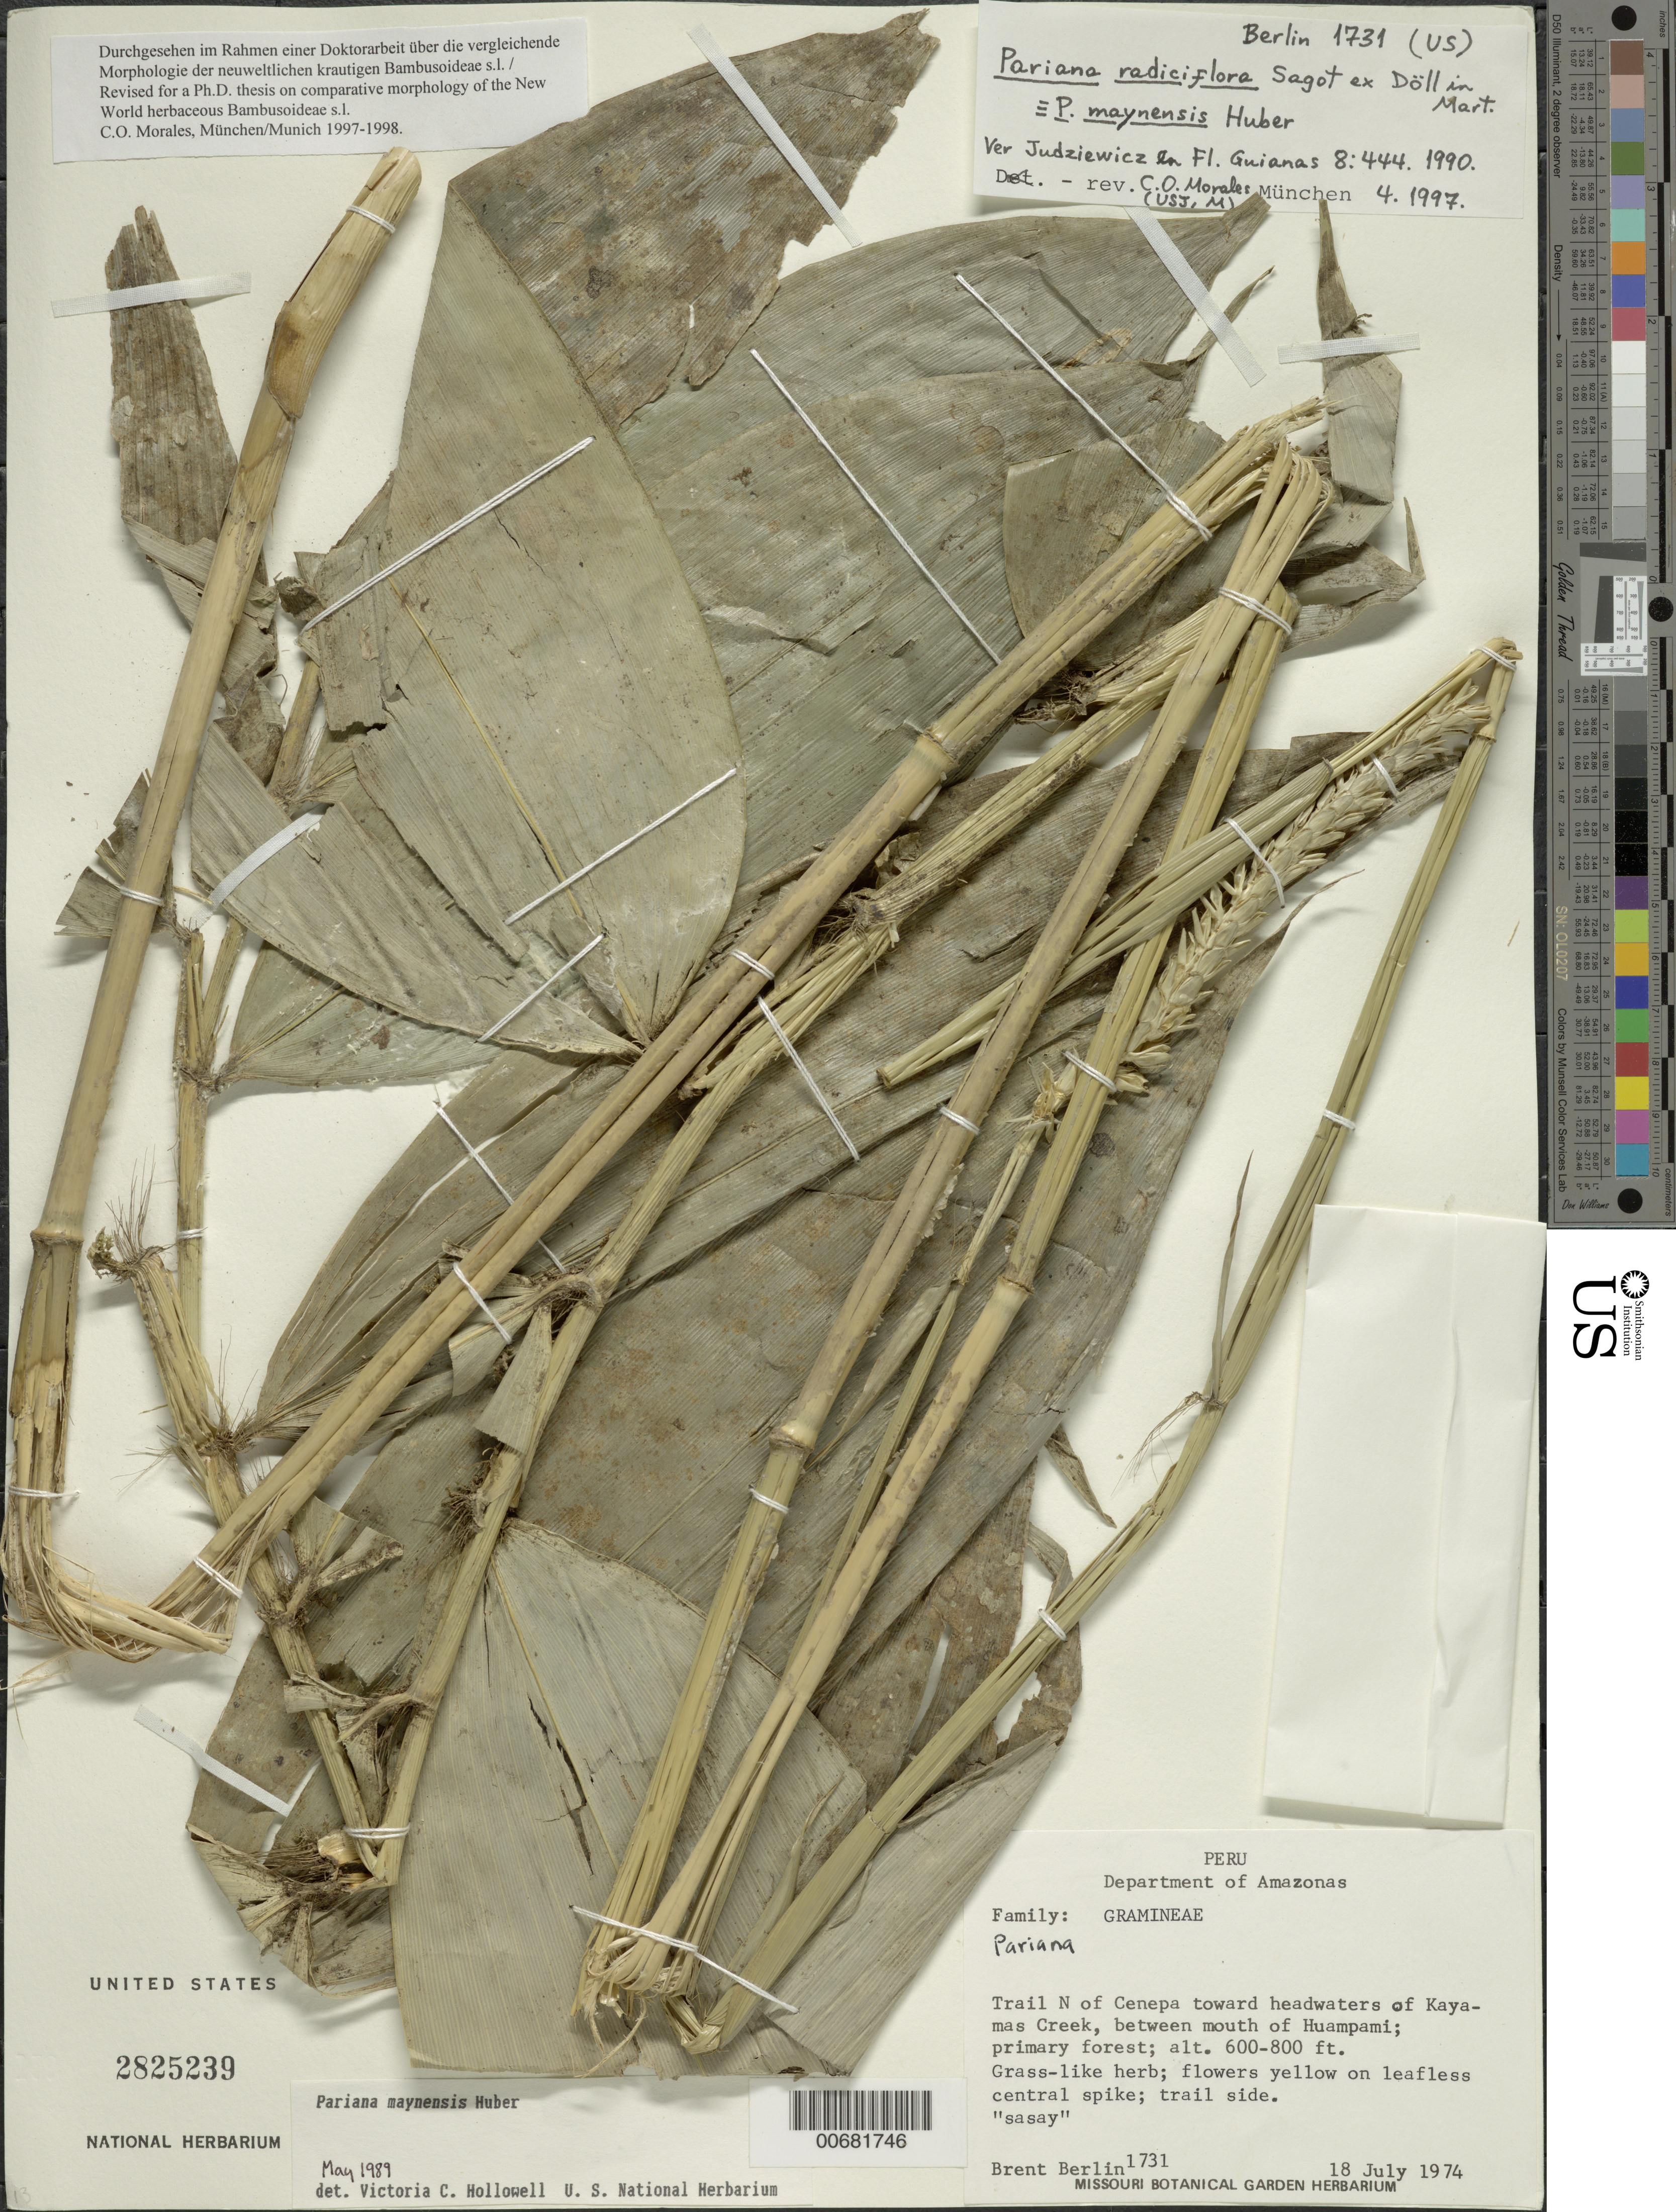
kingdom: Plantae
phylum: Tracheophyta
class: Liliopsida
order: Poales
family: Poaceae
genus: Pariana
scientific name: Pariana radiciflora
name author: Sagot ex Döll in Mart.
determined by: Morales, C. O.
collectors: B. Berlin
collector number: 1731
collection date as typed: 18 Jul 1974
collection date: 1974-07-18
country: Peru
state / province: Amazonas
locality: Trail N of Cenepa toward headwaters of Kayamas Creek, between mouth of Huampami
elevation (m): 600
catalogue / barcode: US 2825239